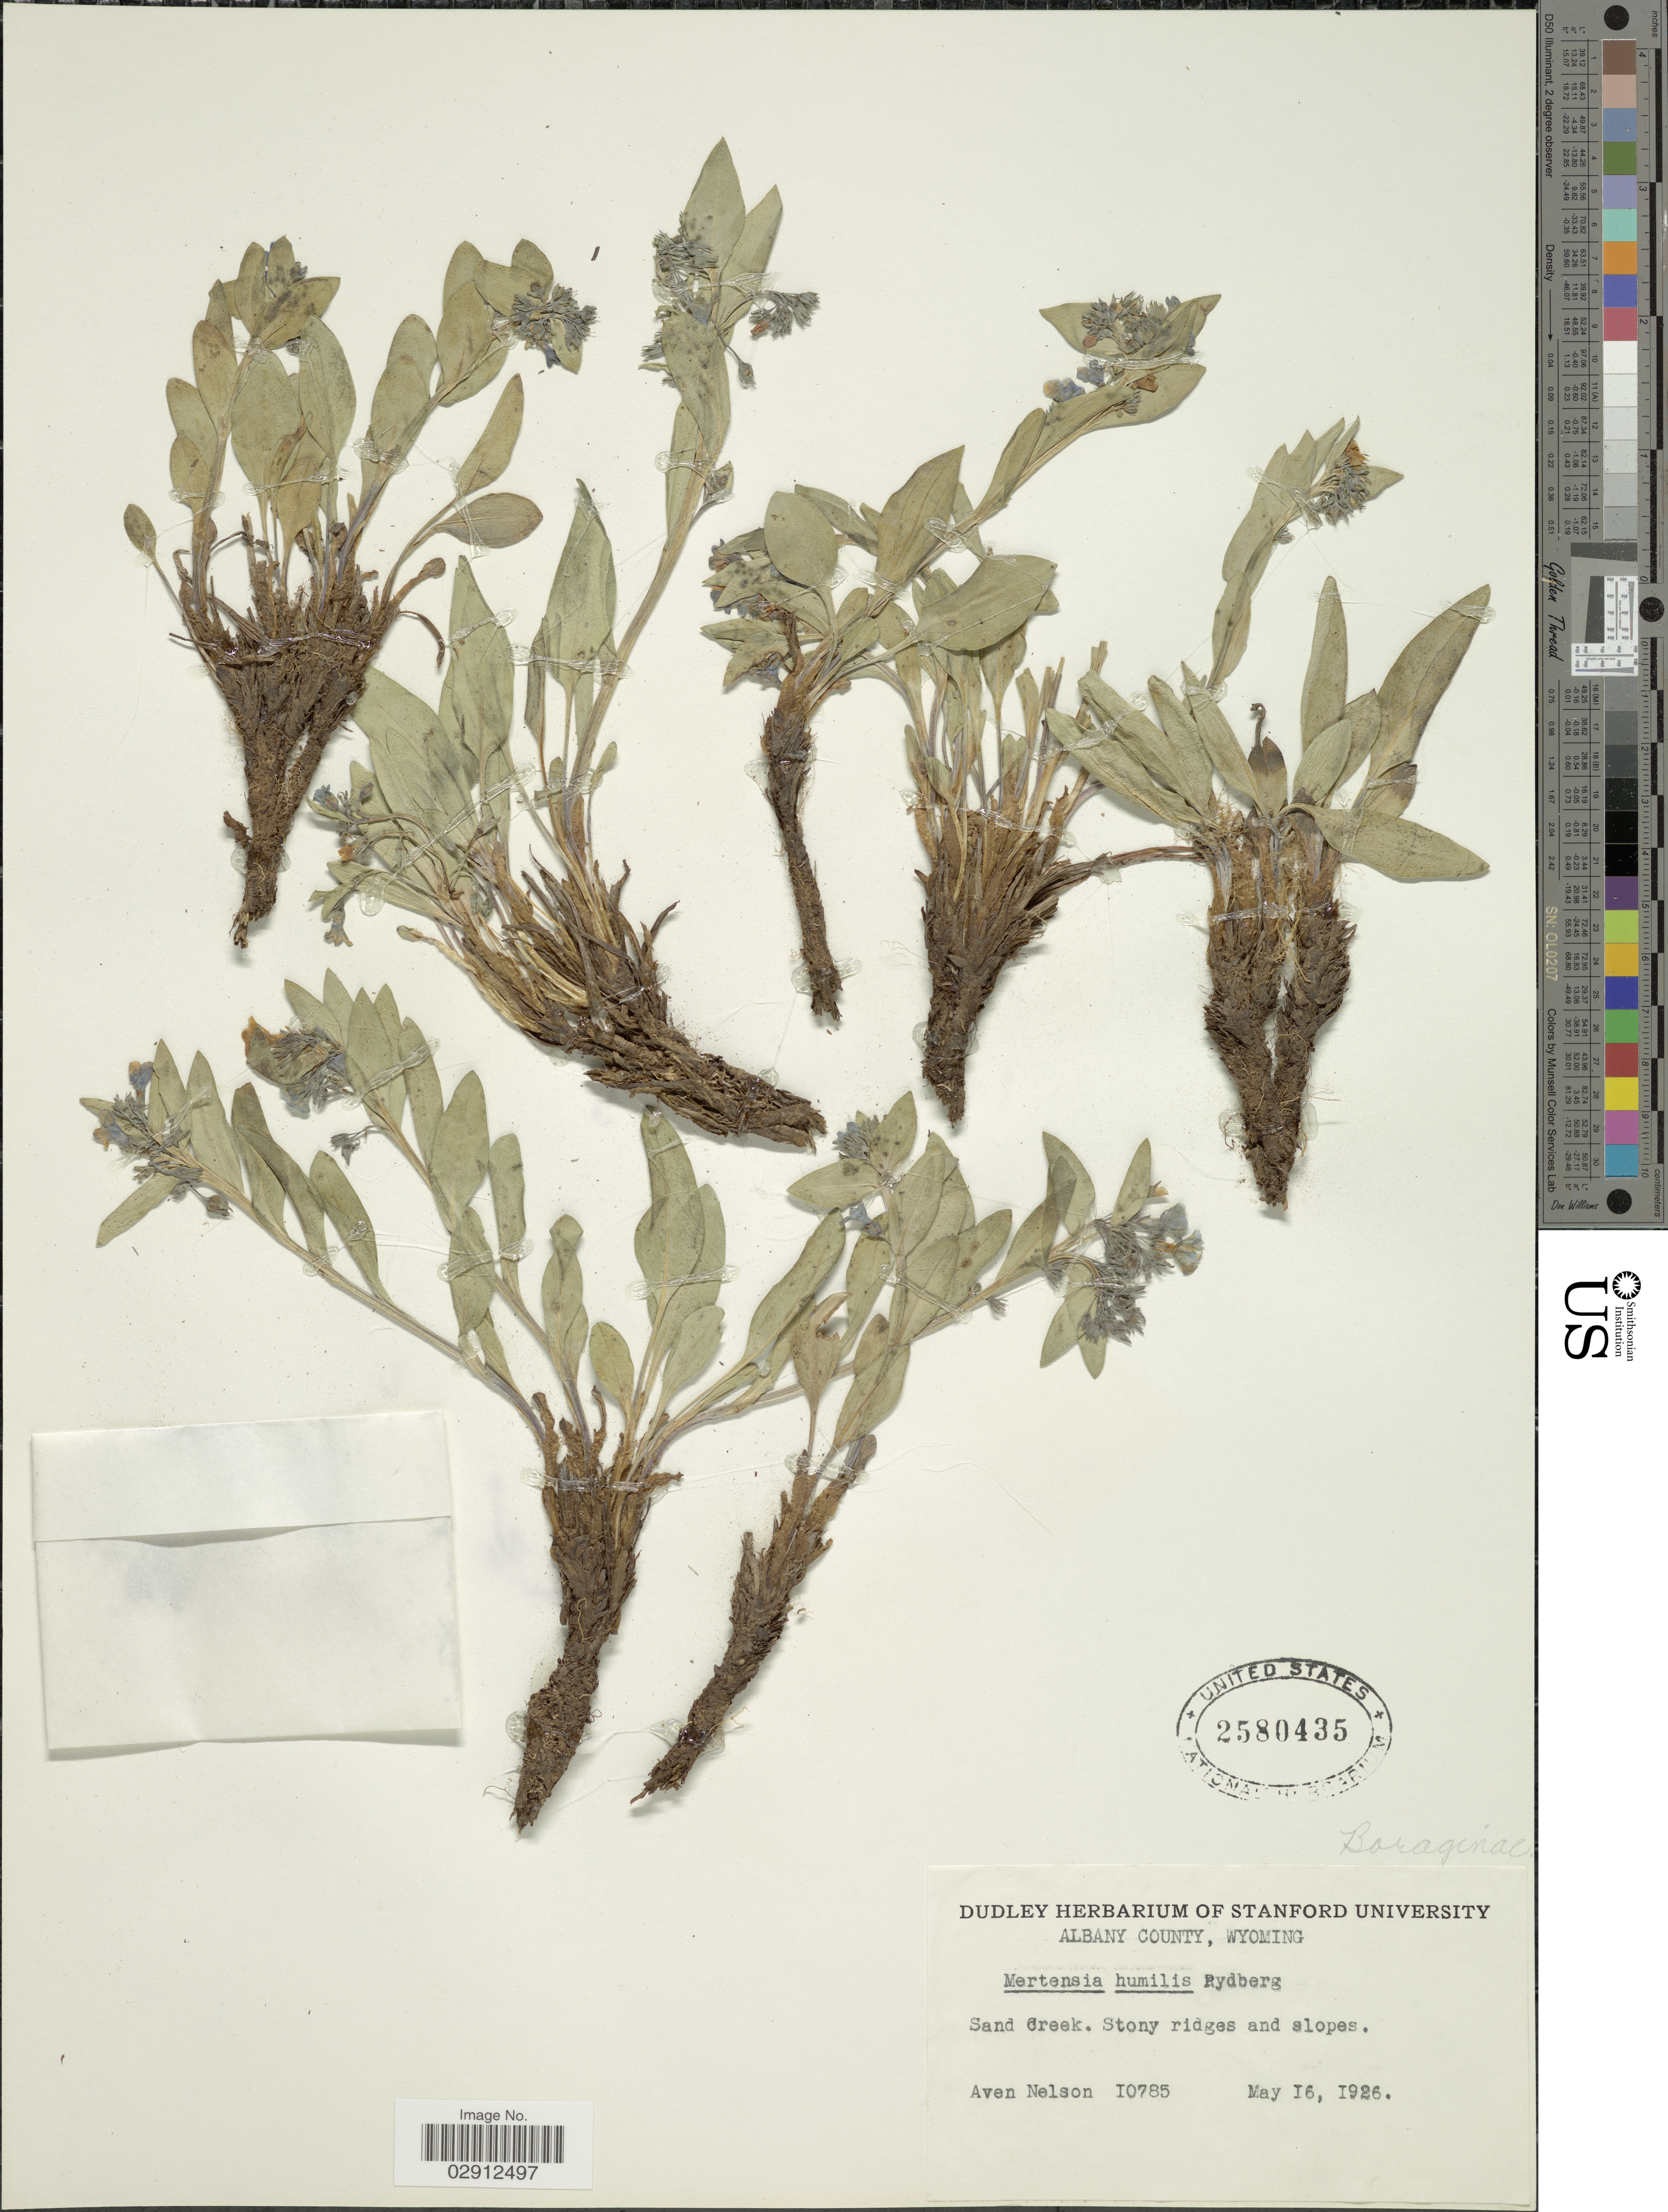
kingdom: Plantae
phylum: Tracheophyta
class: Magnoliopsida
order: Boraginales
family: Boraginaceae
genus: Mertensia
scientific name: Mertensia humilis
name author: Rydb.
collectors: A. Nelson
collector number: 10785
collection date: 1926-05-16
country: United States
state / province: Wyoming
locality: Albany County, Wyoming, Sand Creek, Stony ridges and slopes.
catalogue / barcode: US 2580435